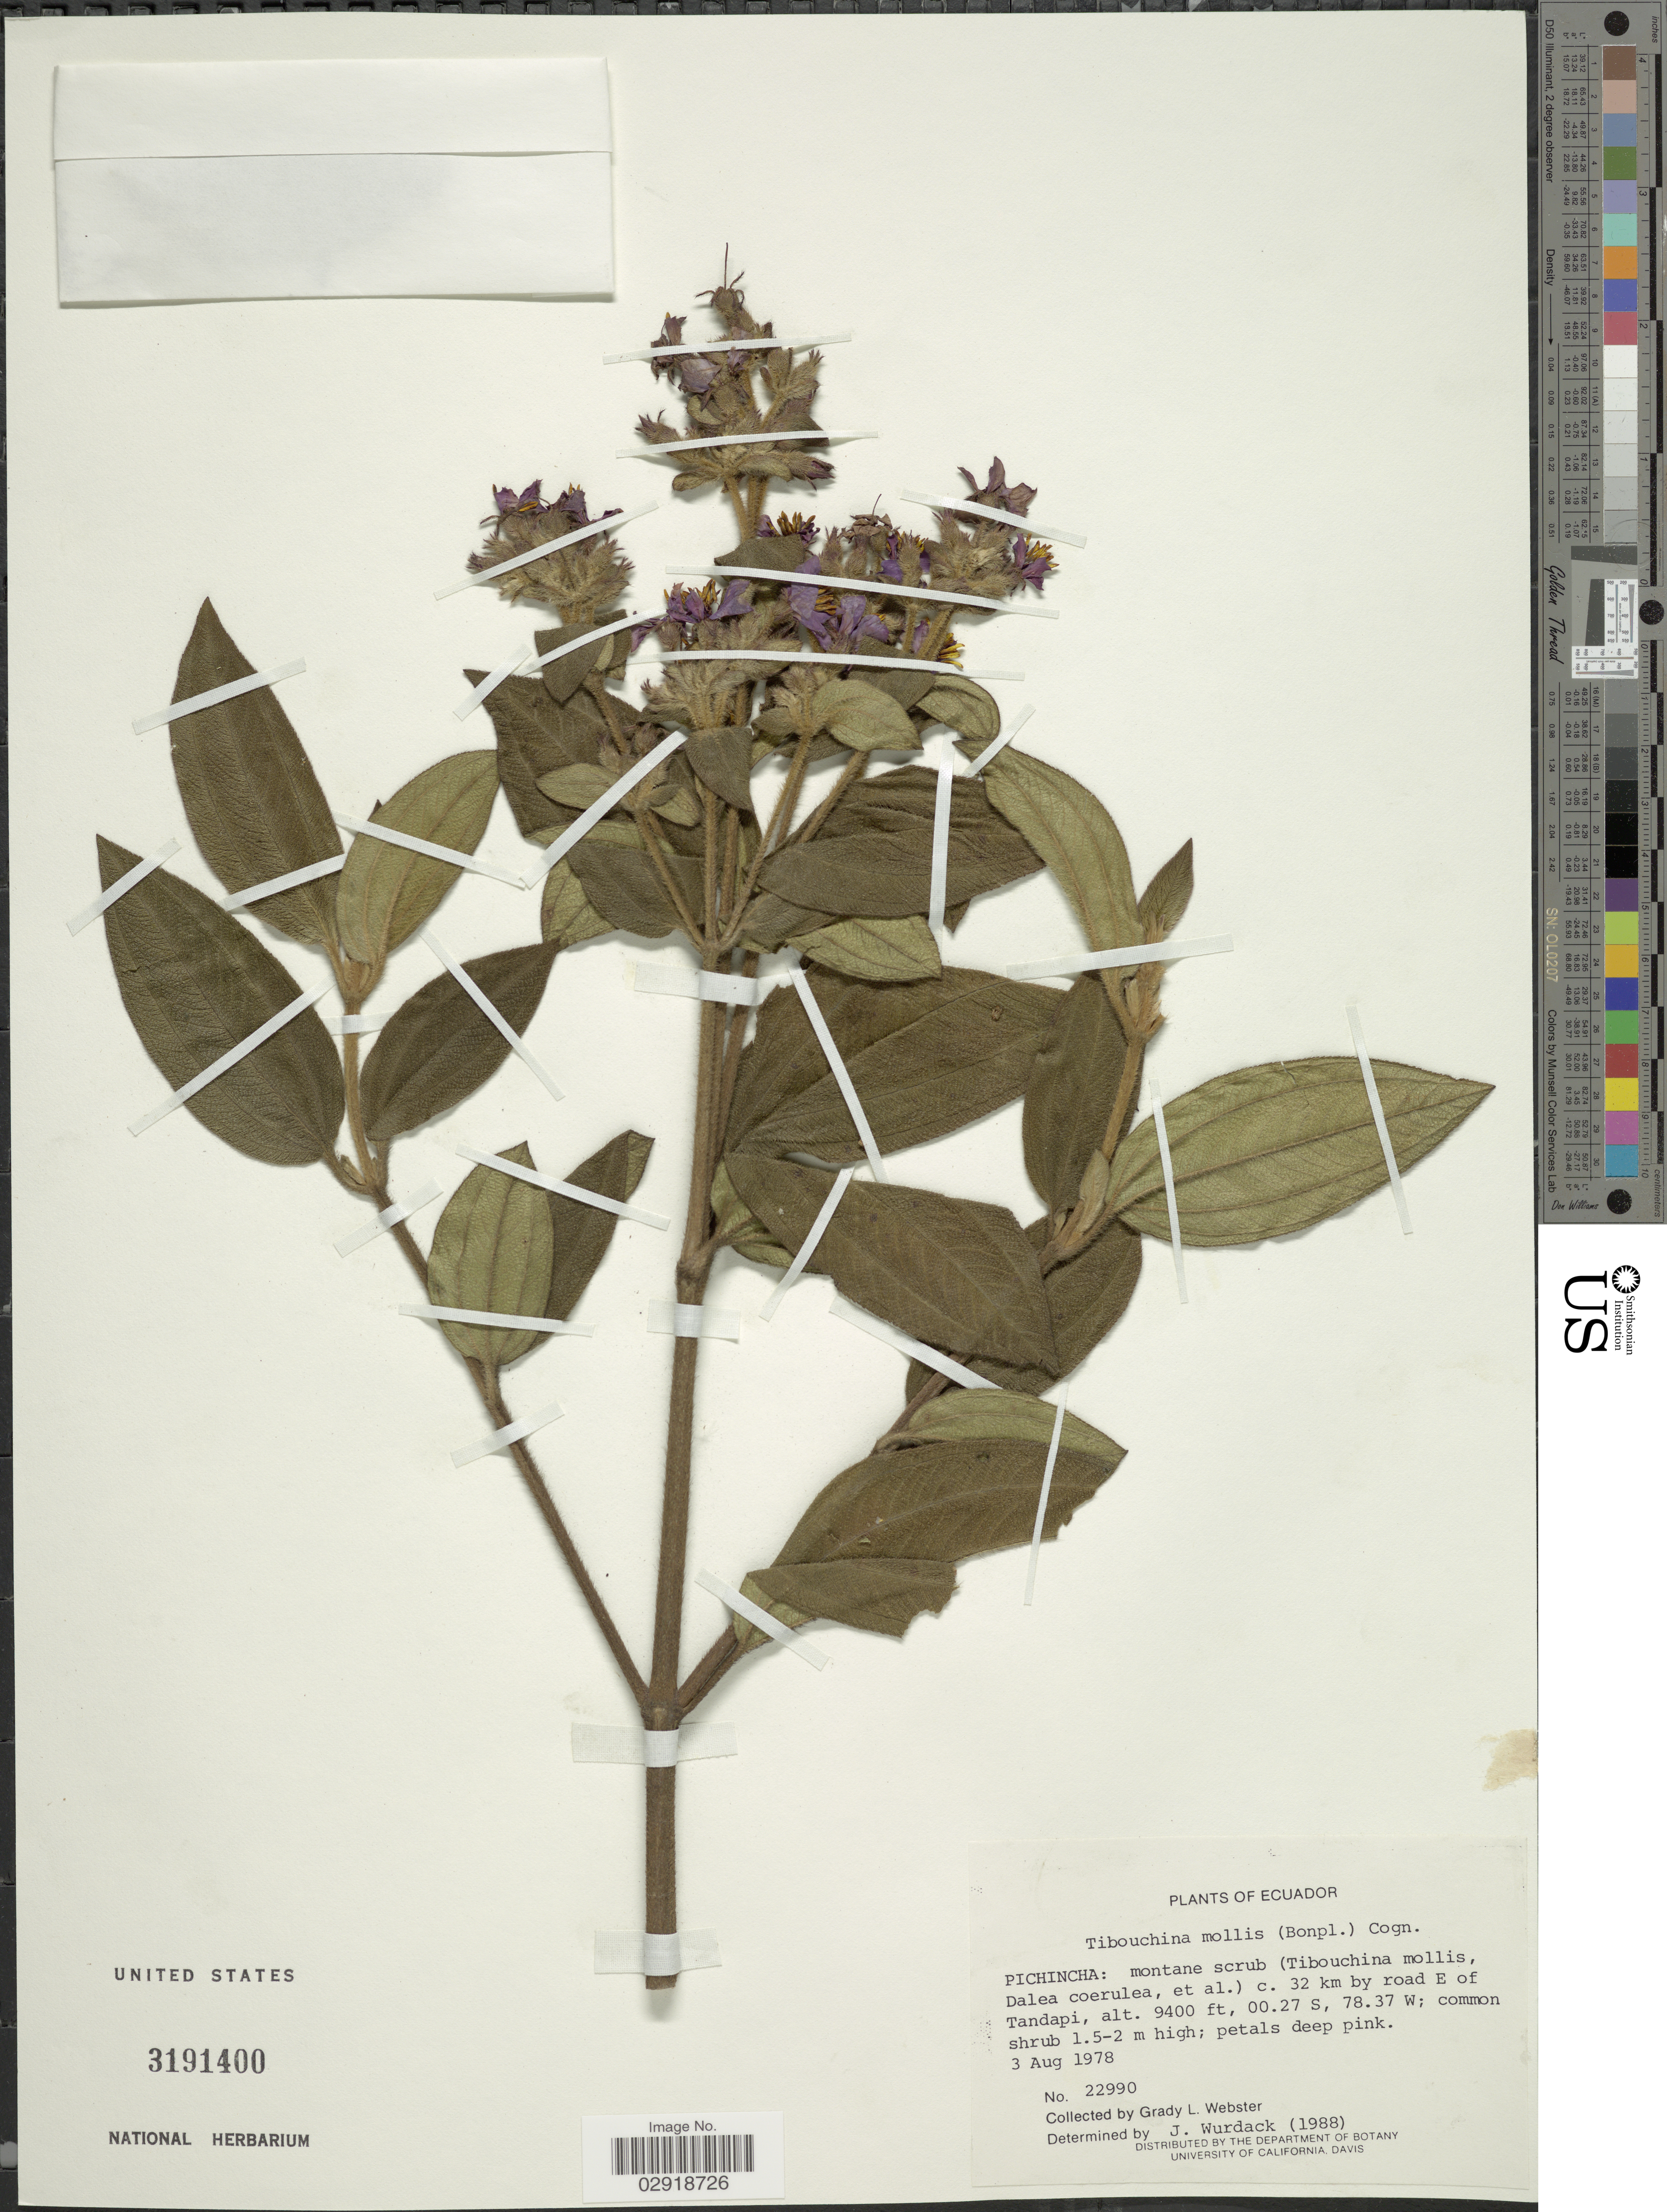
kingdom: Plantae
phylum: Tracheophyta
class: Magnoliopsida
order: Myrtales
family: Melastomataceae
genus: Chaetogastra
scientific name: Chaetogastra mollis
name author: (Bonpl.) DC.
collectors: G. L. Webster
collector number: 22990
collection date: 1978-08-03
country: Ecuador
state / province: Pichincha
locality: Montane scrub (Tibouchina mollis, Dalea coerulea, et al.) c. 32 km by road E of Tandapi.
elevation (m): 2865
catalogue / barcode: US 3191400